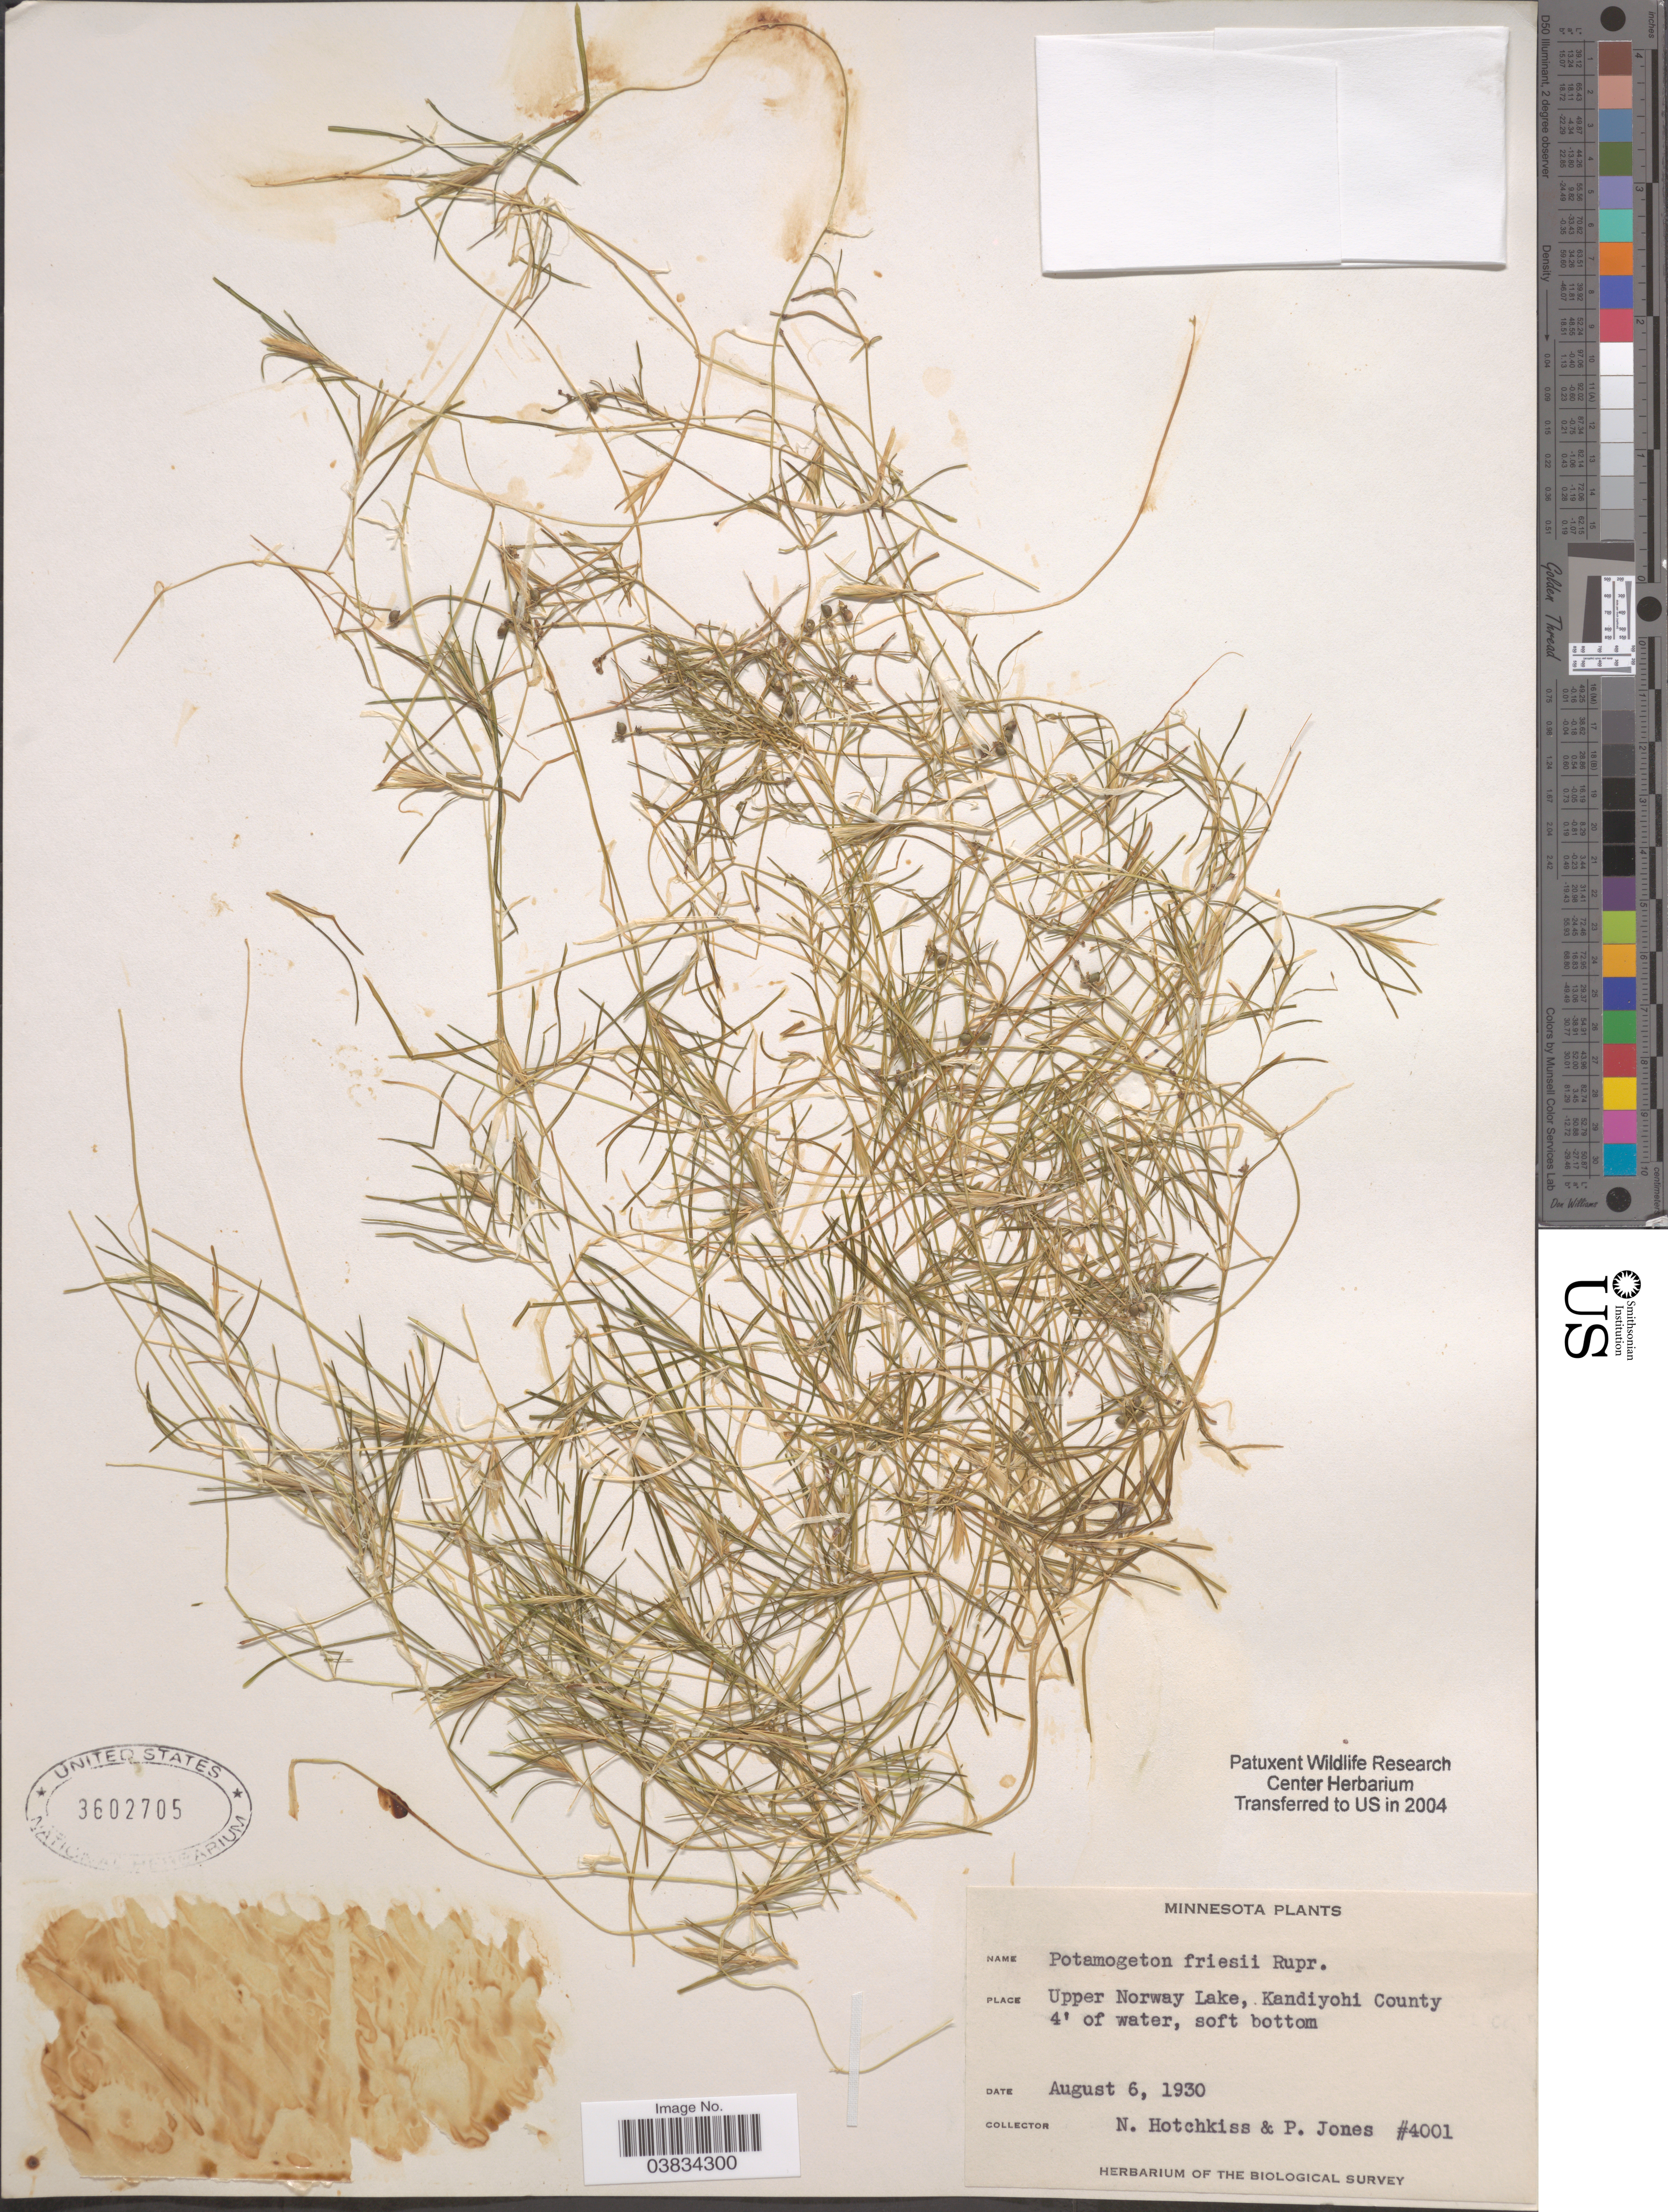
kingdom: Plantae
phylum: Tracheophyta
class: Liliopsida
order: Alismatales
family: Potamogetonaceae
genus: Potamogeton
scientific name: Potamogeton friesii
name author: Rupr.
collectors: N. Hotchkiss & P. Jones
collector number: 4001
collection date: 1930-08-06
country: United States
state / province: Minnesota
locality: Upper Norway Lake, Kandiyohi County.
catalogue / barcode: US 3602705